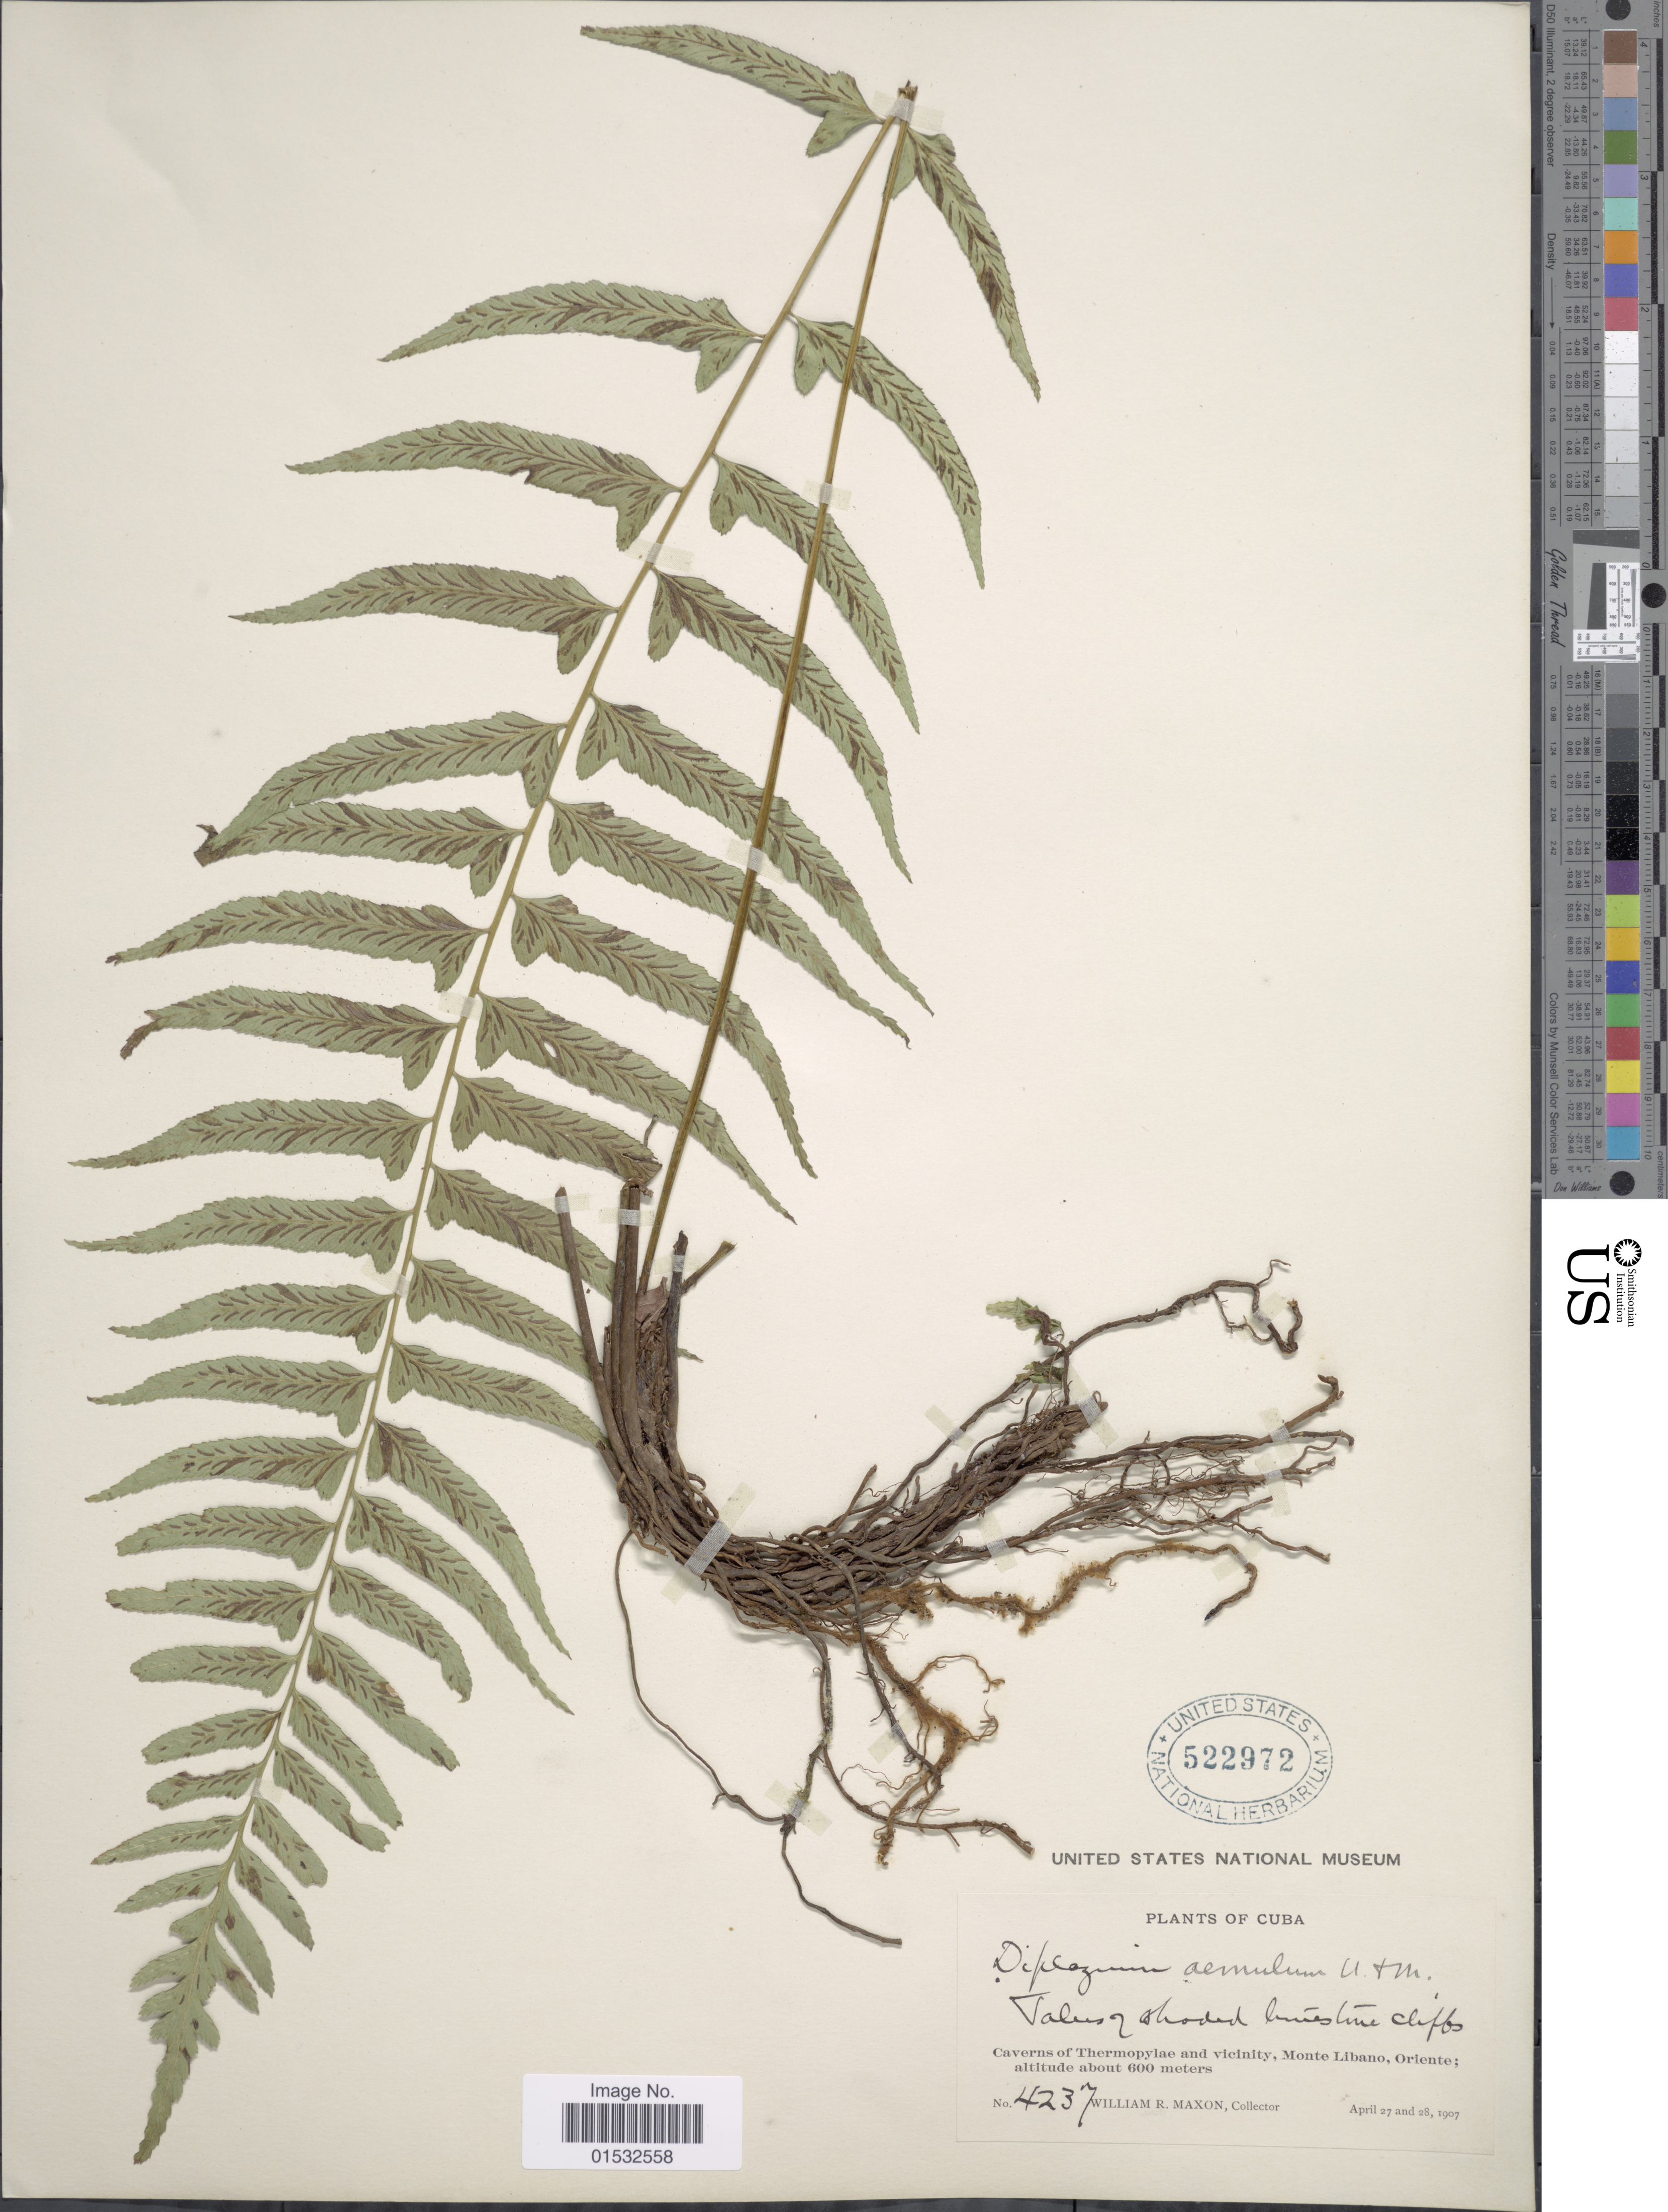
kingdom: Plantae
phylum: Tracheophyta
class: Polypodiopsida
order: Polypodiales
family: Athyriaceae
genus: Diplazium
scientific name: Diplazium unilobum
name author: (Poir.) Hieron.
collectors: W. R. Maxon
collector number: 4237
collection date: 1907-04-27/1907-04-28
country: Cuba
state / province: Oriente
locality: Caverns of Thermopylae and vicinity, Monte Libano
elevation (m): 600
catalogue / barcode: US 522972